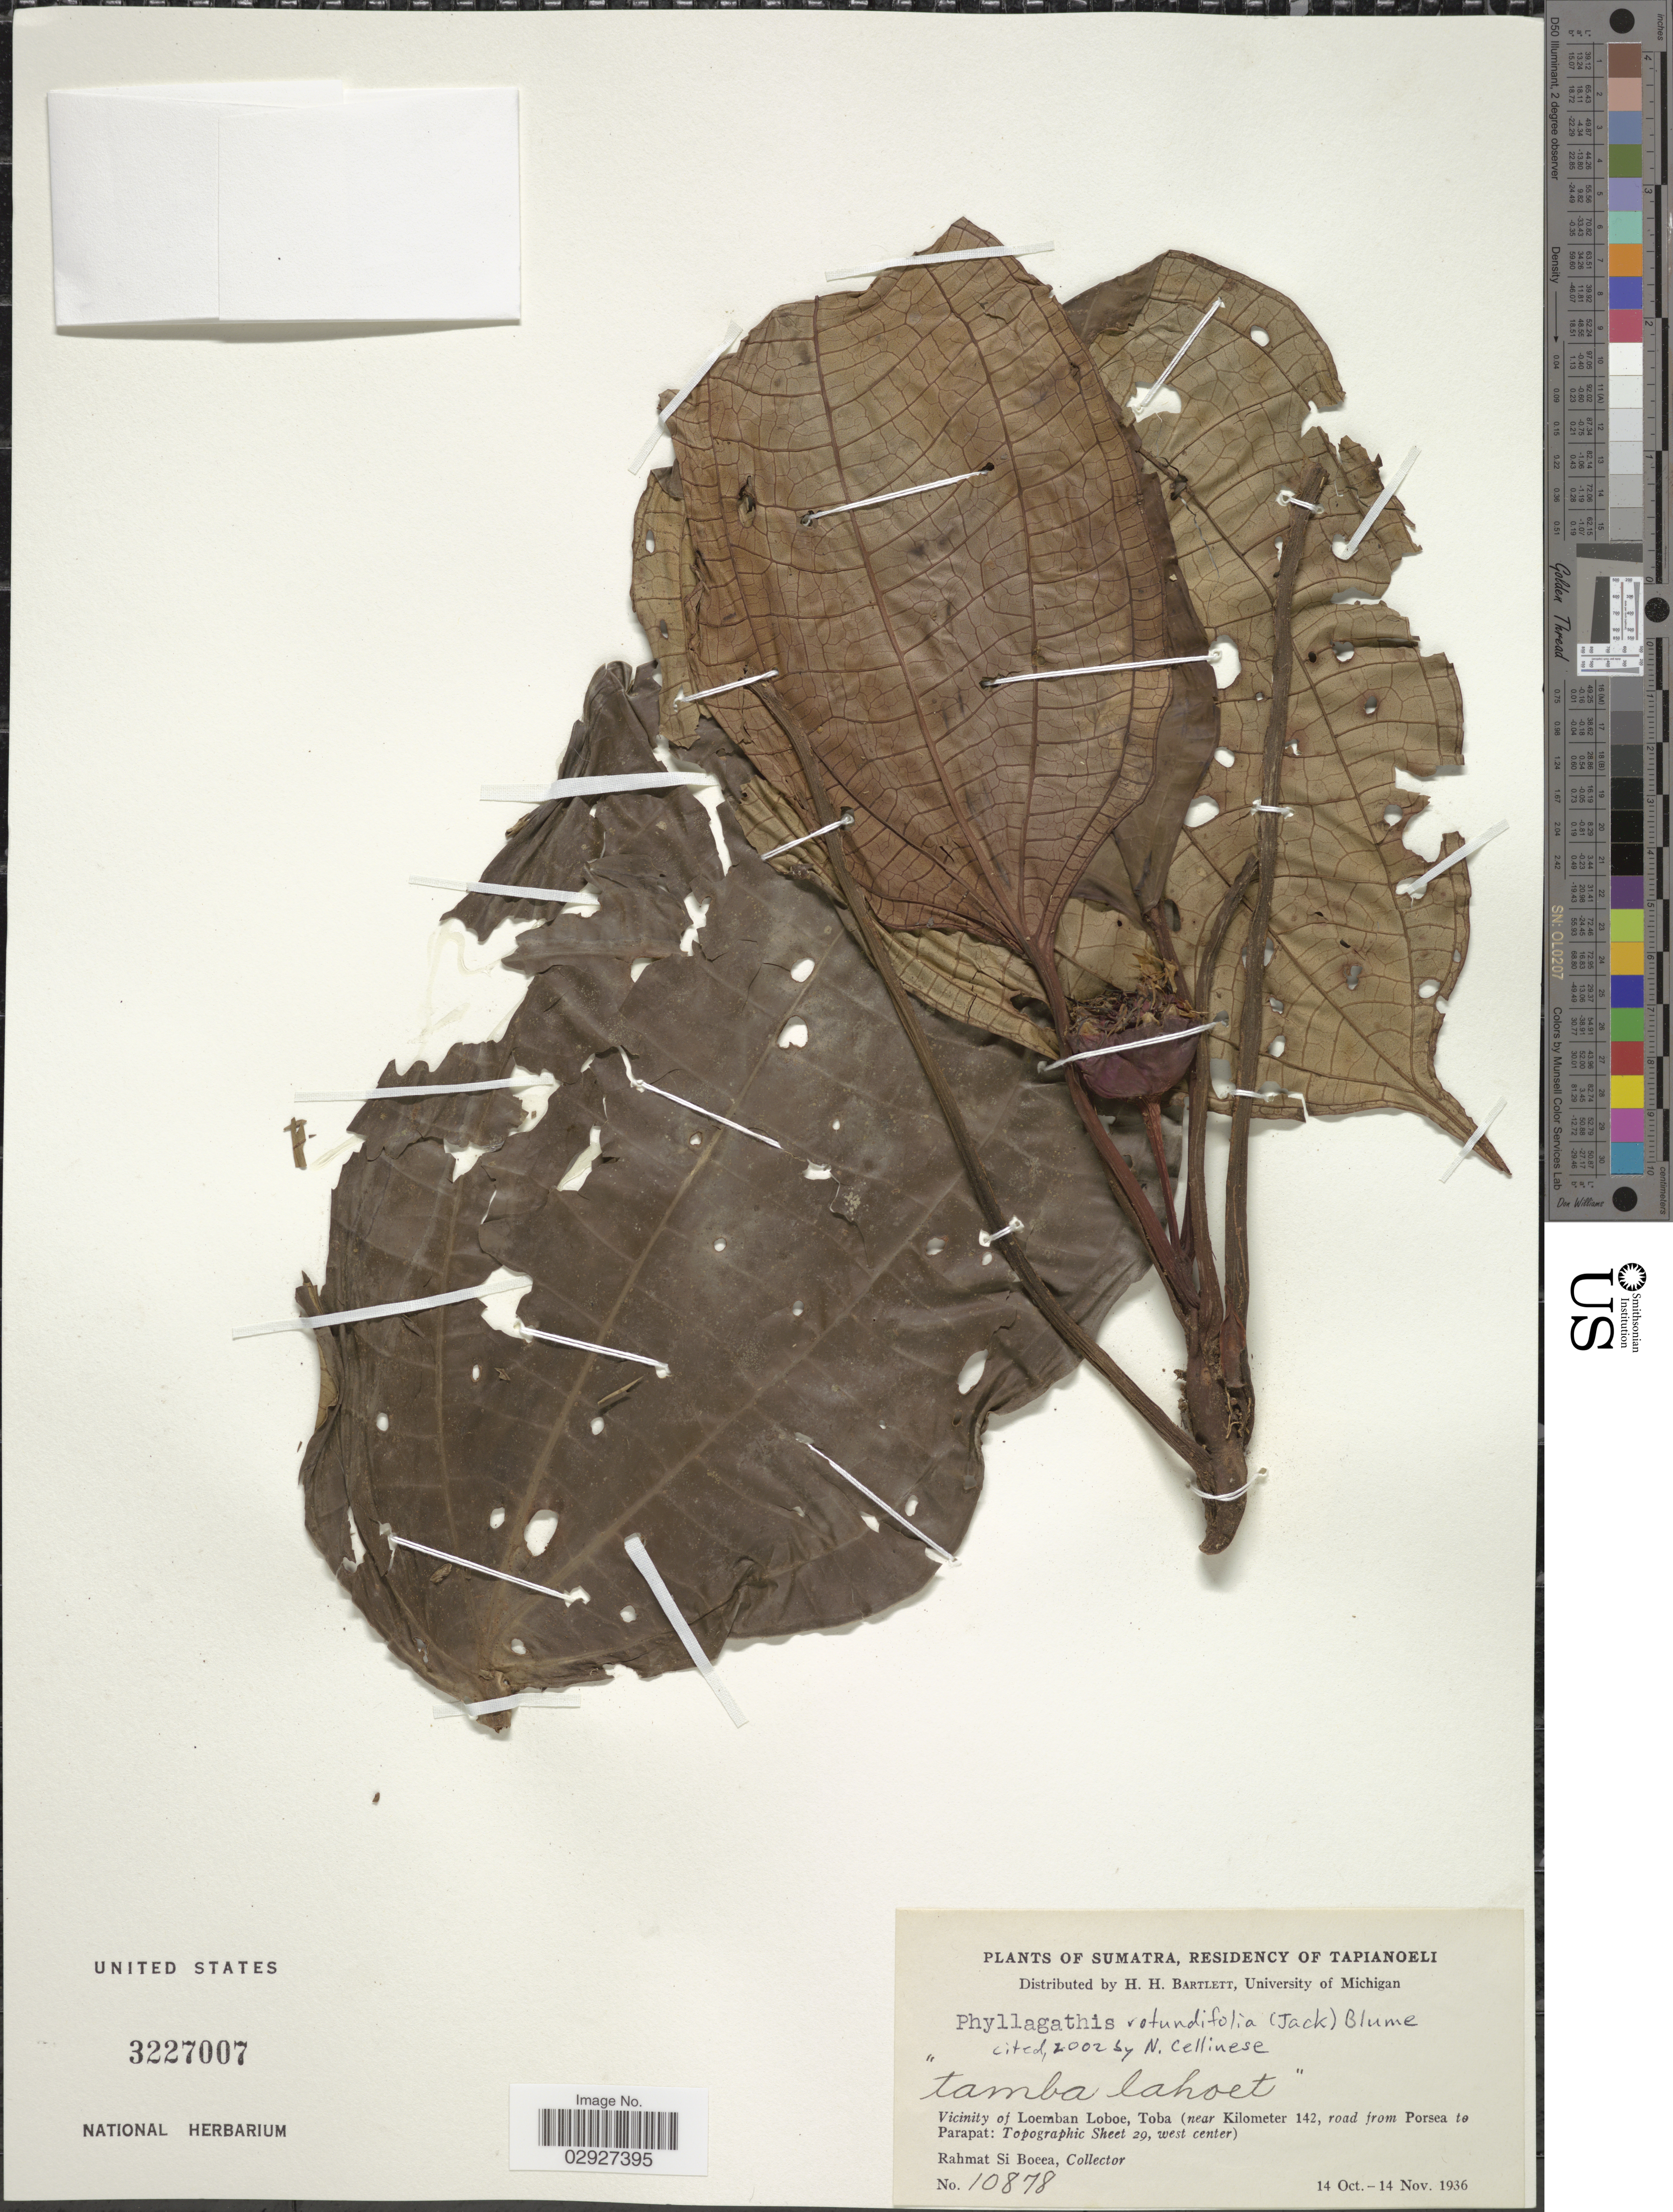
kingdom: Plantae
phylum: Tracheophyta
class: Magnoliopsida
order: Myrtales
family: Melastomataceae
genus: Phyllagathis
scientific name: Phyllagathis rotundifolia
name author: (Jack) Blume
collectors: Rahmat Si Boeea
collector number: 10878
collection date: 1936-10-14/1936-11-14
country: Indonesia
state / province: Sumatra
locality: Sumatra, Residency of Tapianoeli, Vicinity of Loemban Loboe, Toba (near Kilometer 142, road from Porsea to Parapat: Topographic Sheet 29, west center).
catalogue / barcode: US 3227007